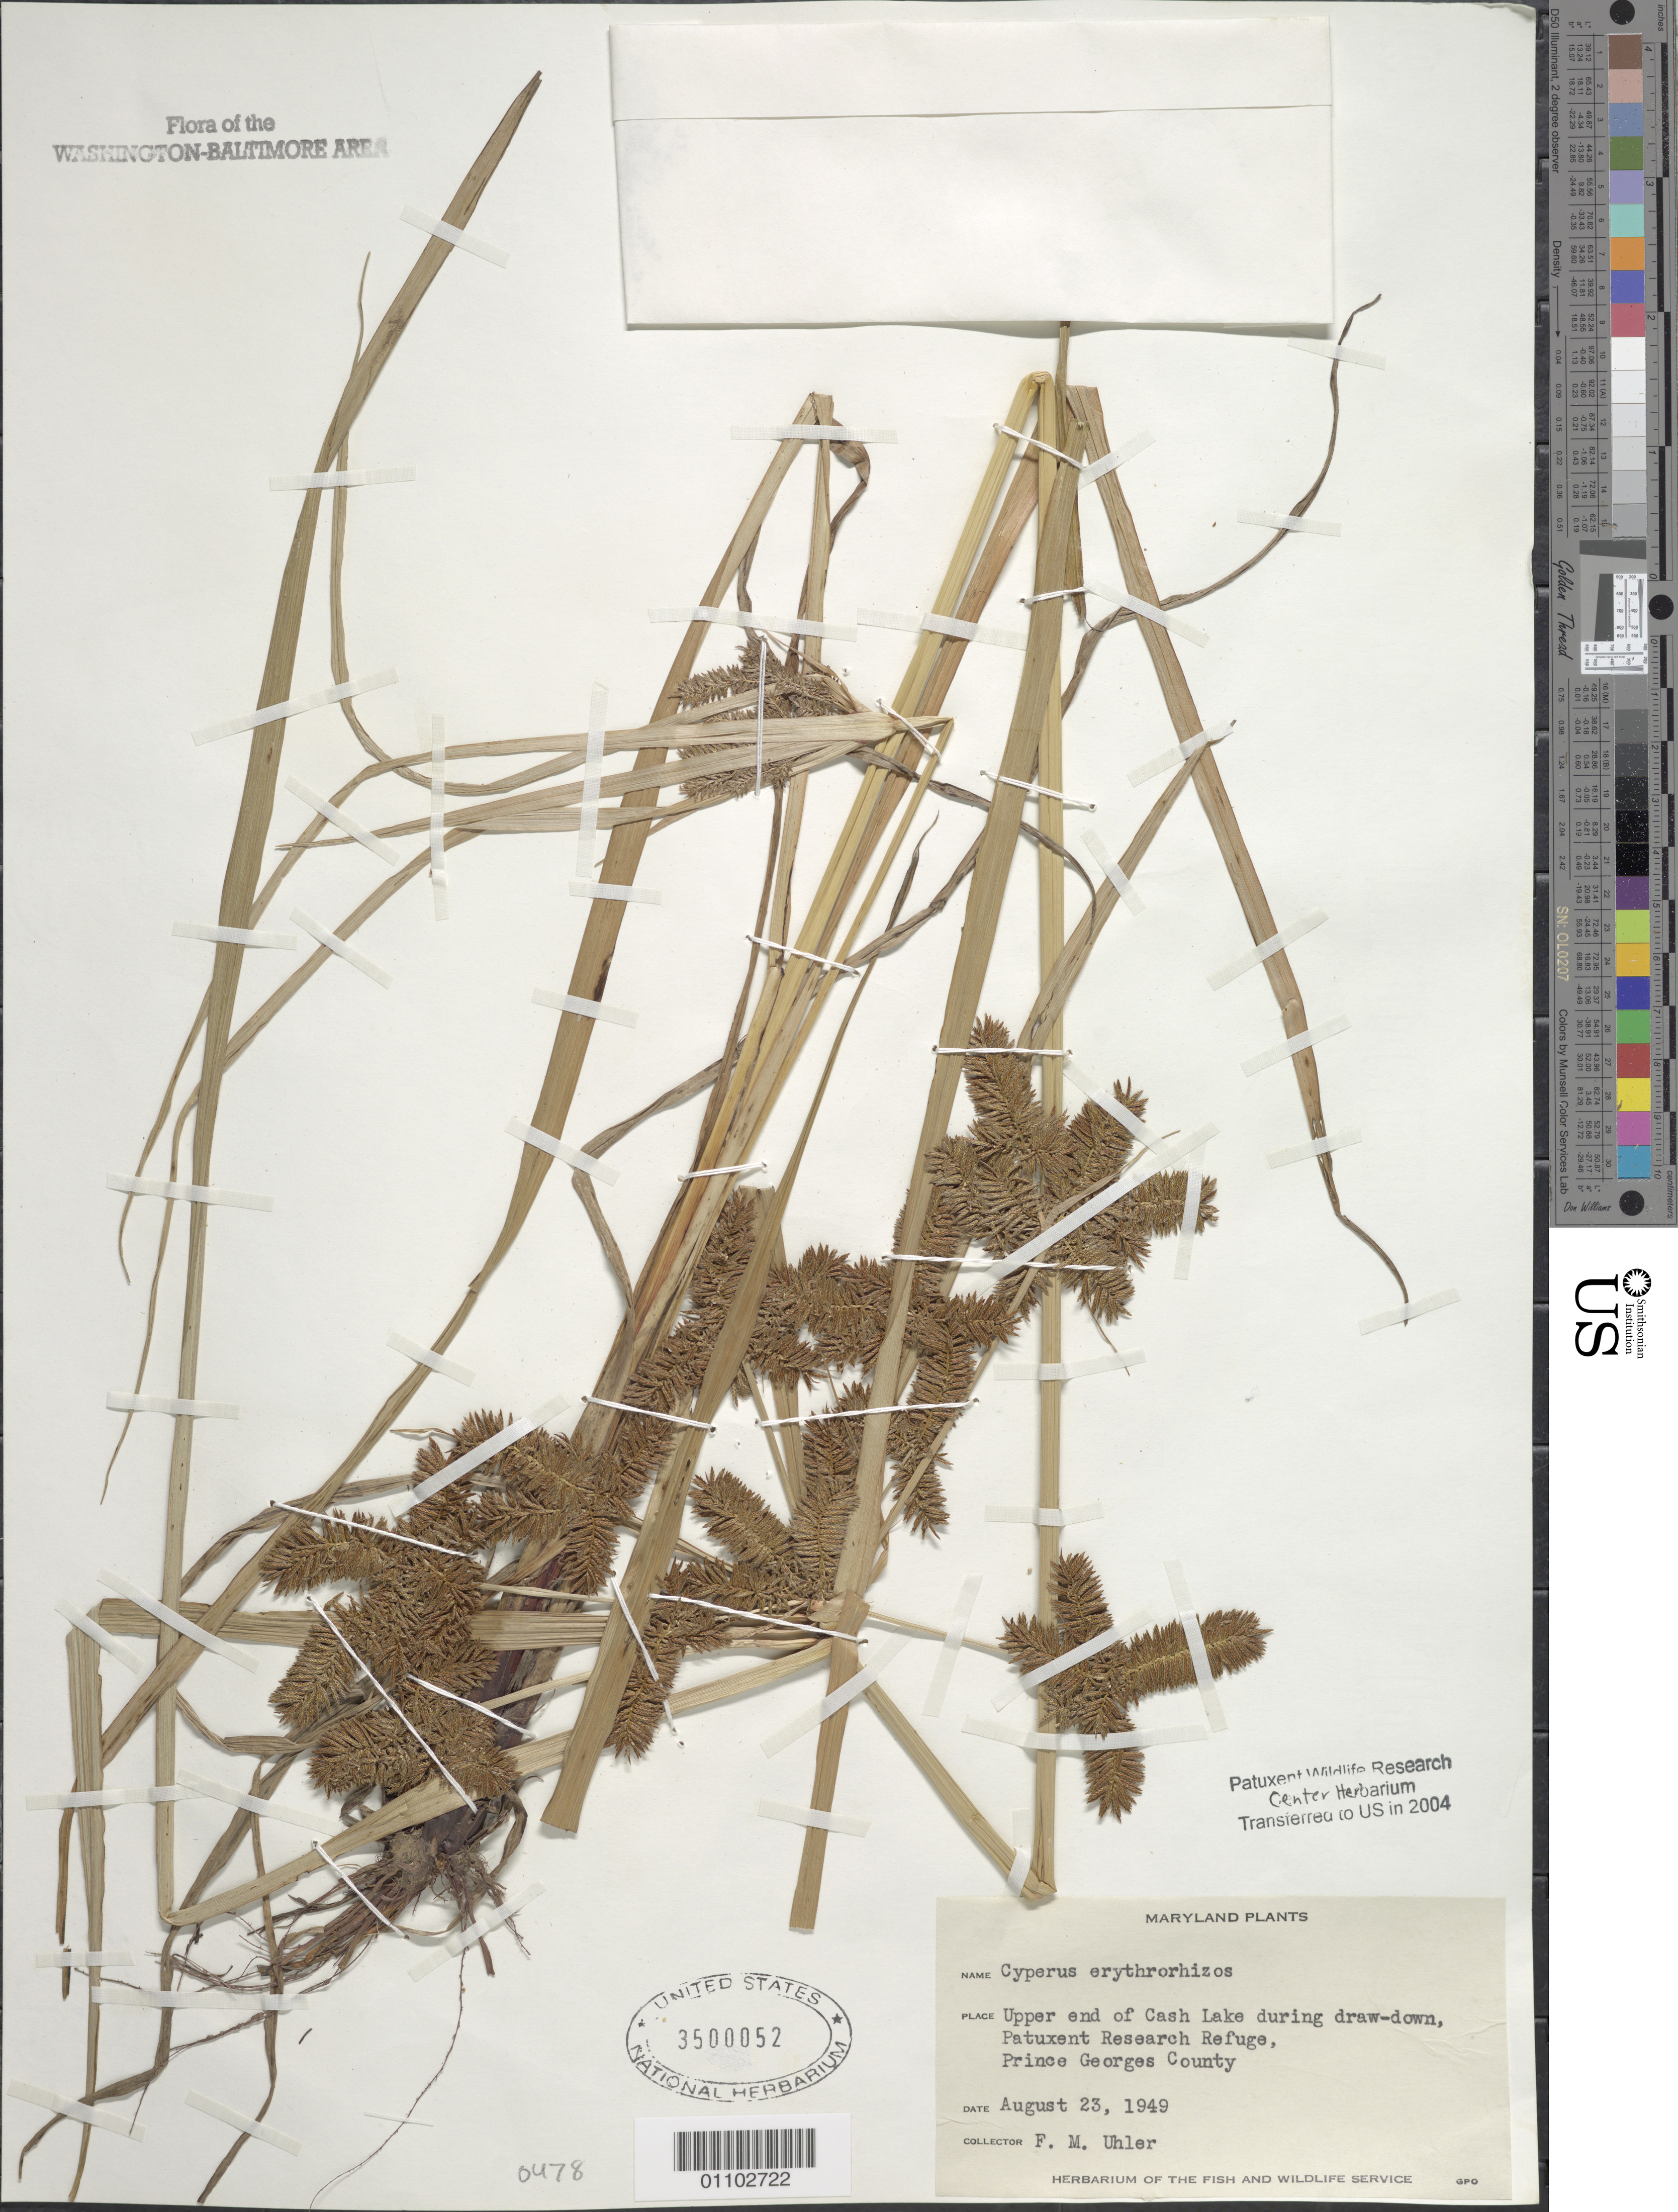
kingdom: Plantae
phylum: Tracheophyta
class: Liliopsida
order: Poales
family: Cyperaceae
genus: Cyperus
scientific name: Cyperus erythrorhizos Muhl.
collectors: F. Uhler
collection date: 1949-08-23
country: United States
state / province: Maryland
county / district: Prince George's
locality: Upper end of Cash Lake during draw-down, Patuxent Research Refuge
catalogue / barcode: US 3500052